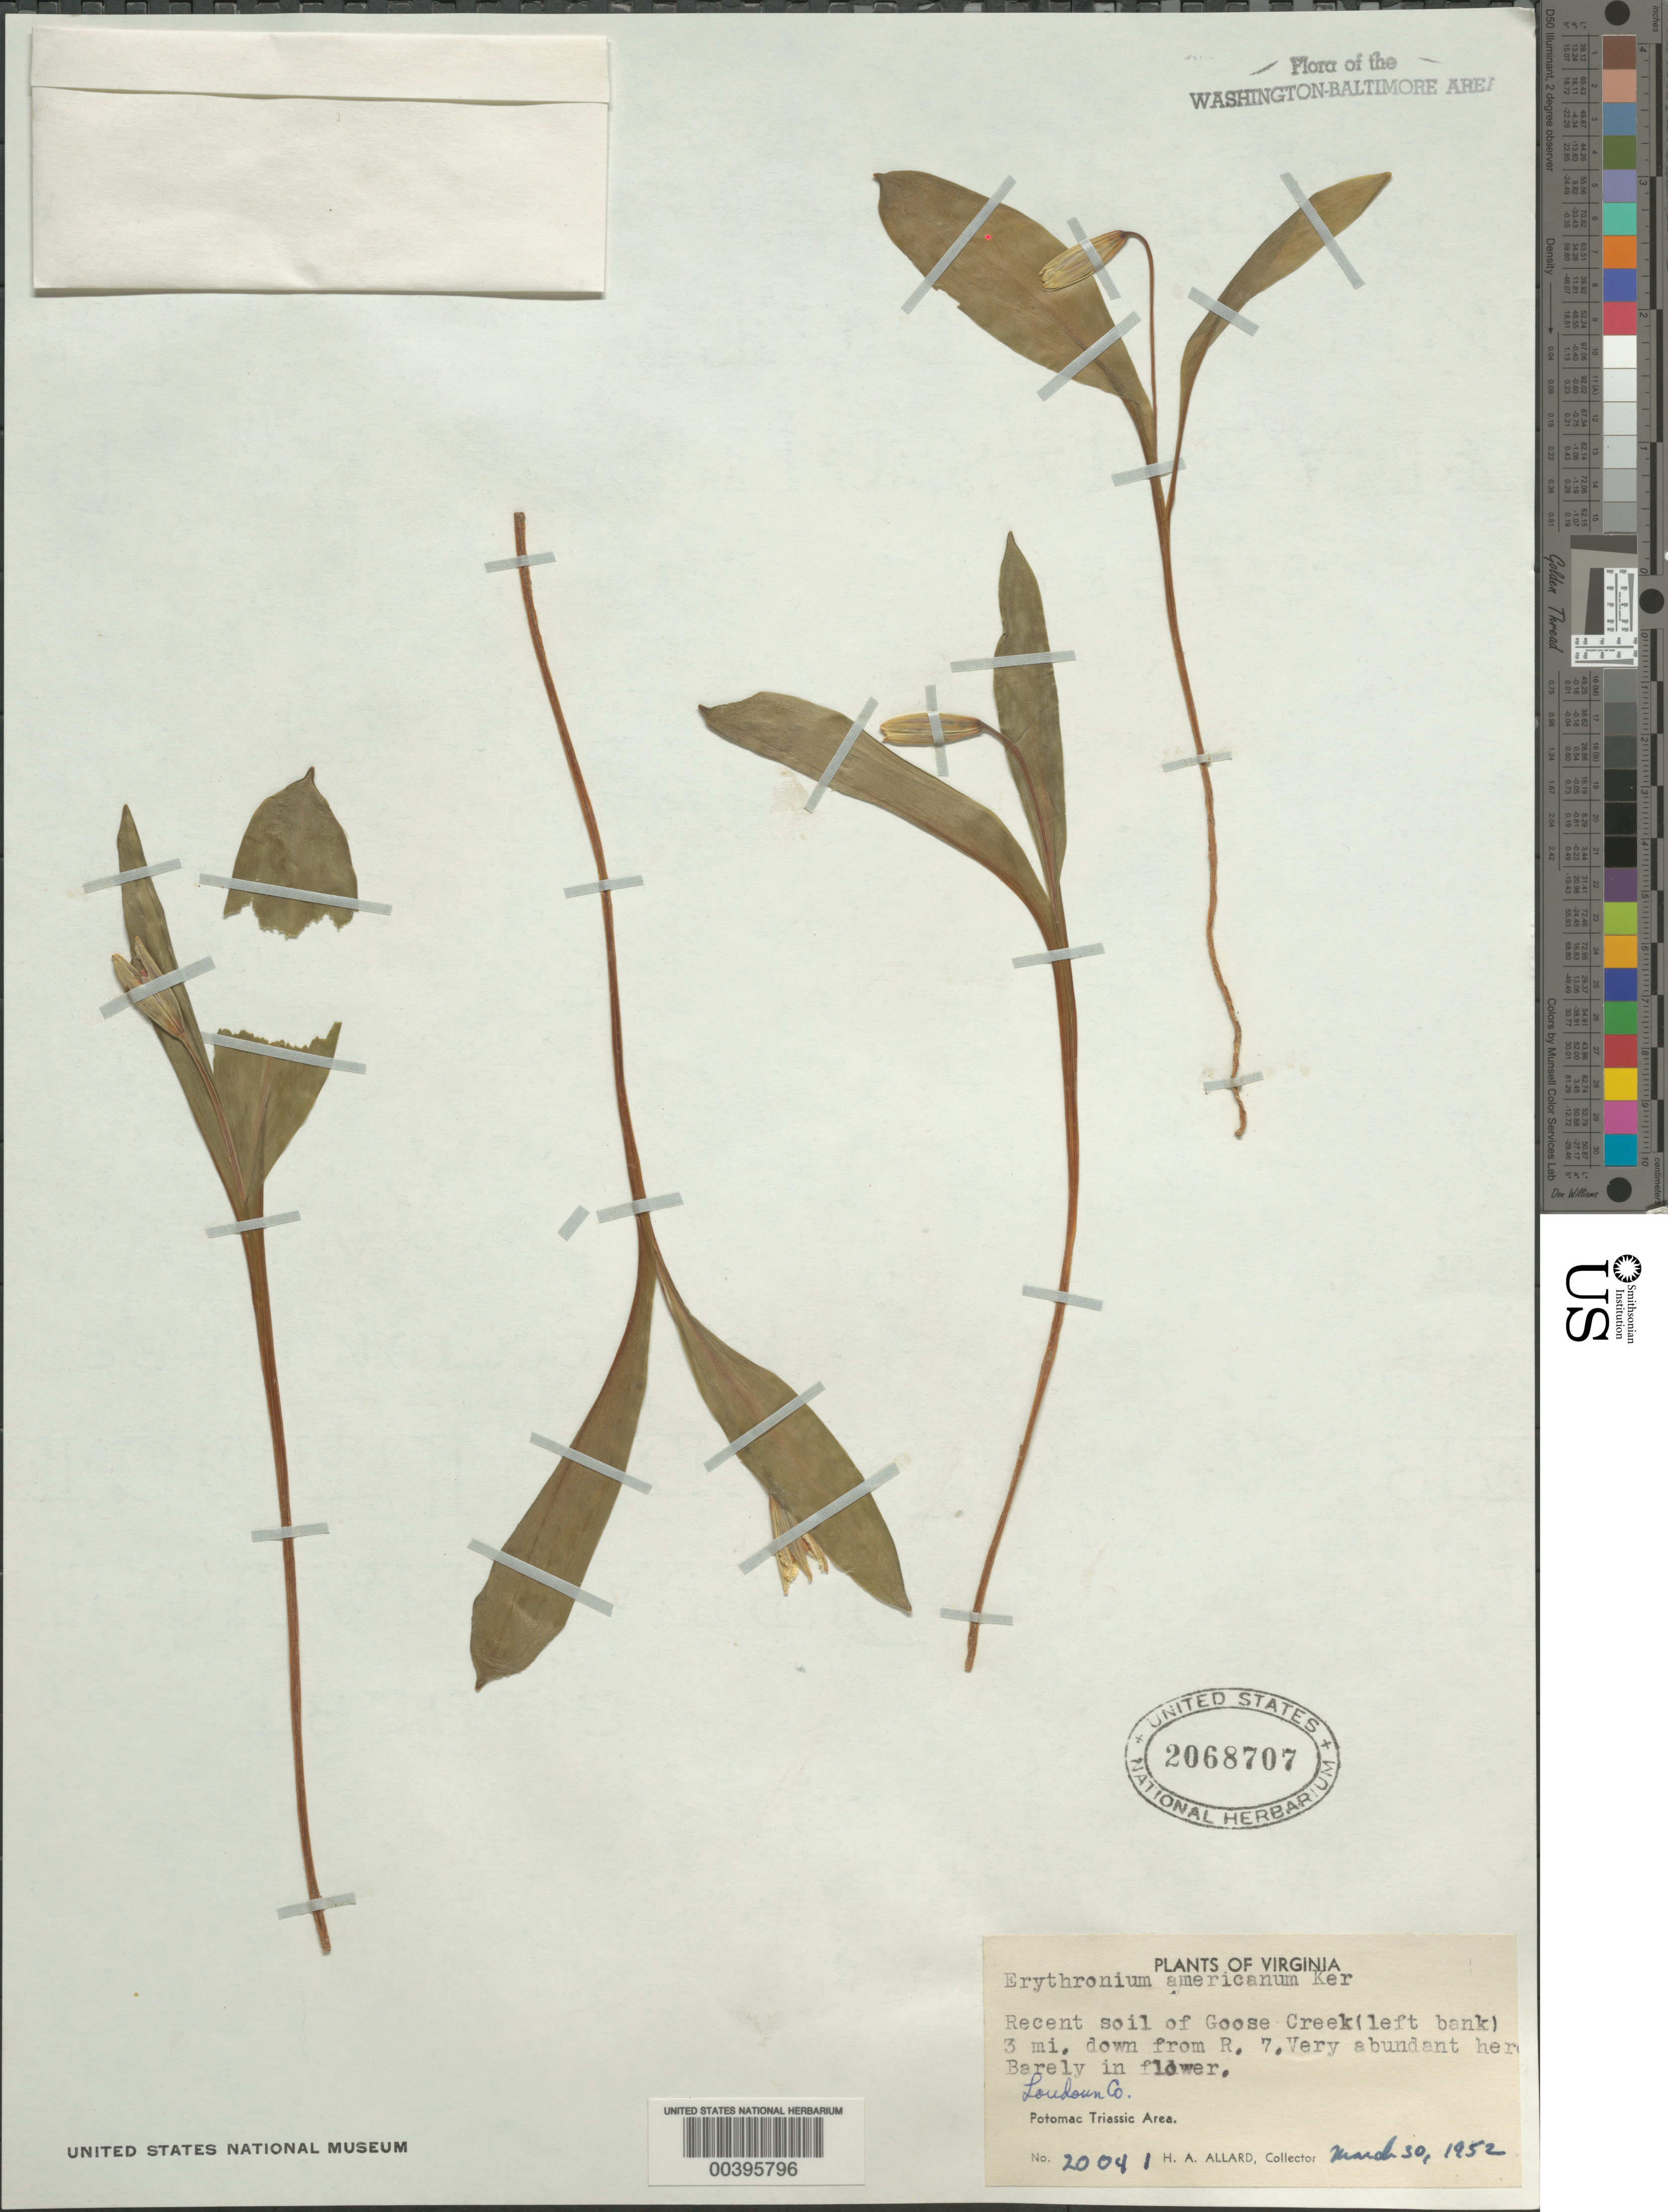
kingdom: Plantae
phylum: Tracheophyta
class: Liliopsida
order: Liliales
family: Liliaceae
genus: Erythronium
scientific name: Erythronium americanum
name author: Ker Gawl.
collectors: H. A. Allard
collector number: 20041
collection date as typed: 30 Mar 1952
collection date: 1952-03-30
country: United States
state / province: Virginia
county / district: Loudoun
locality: Goose Creek, near Route 7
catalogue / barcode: US 2068707